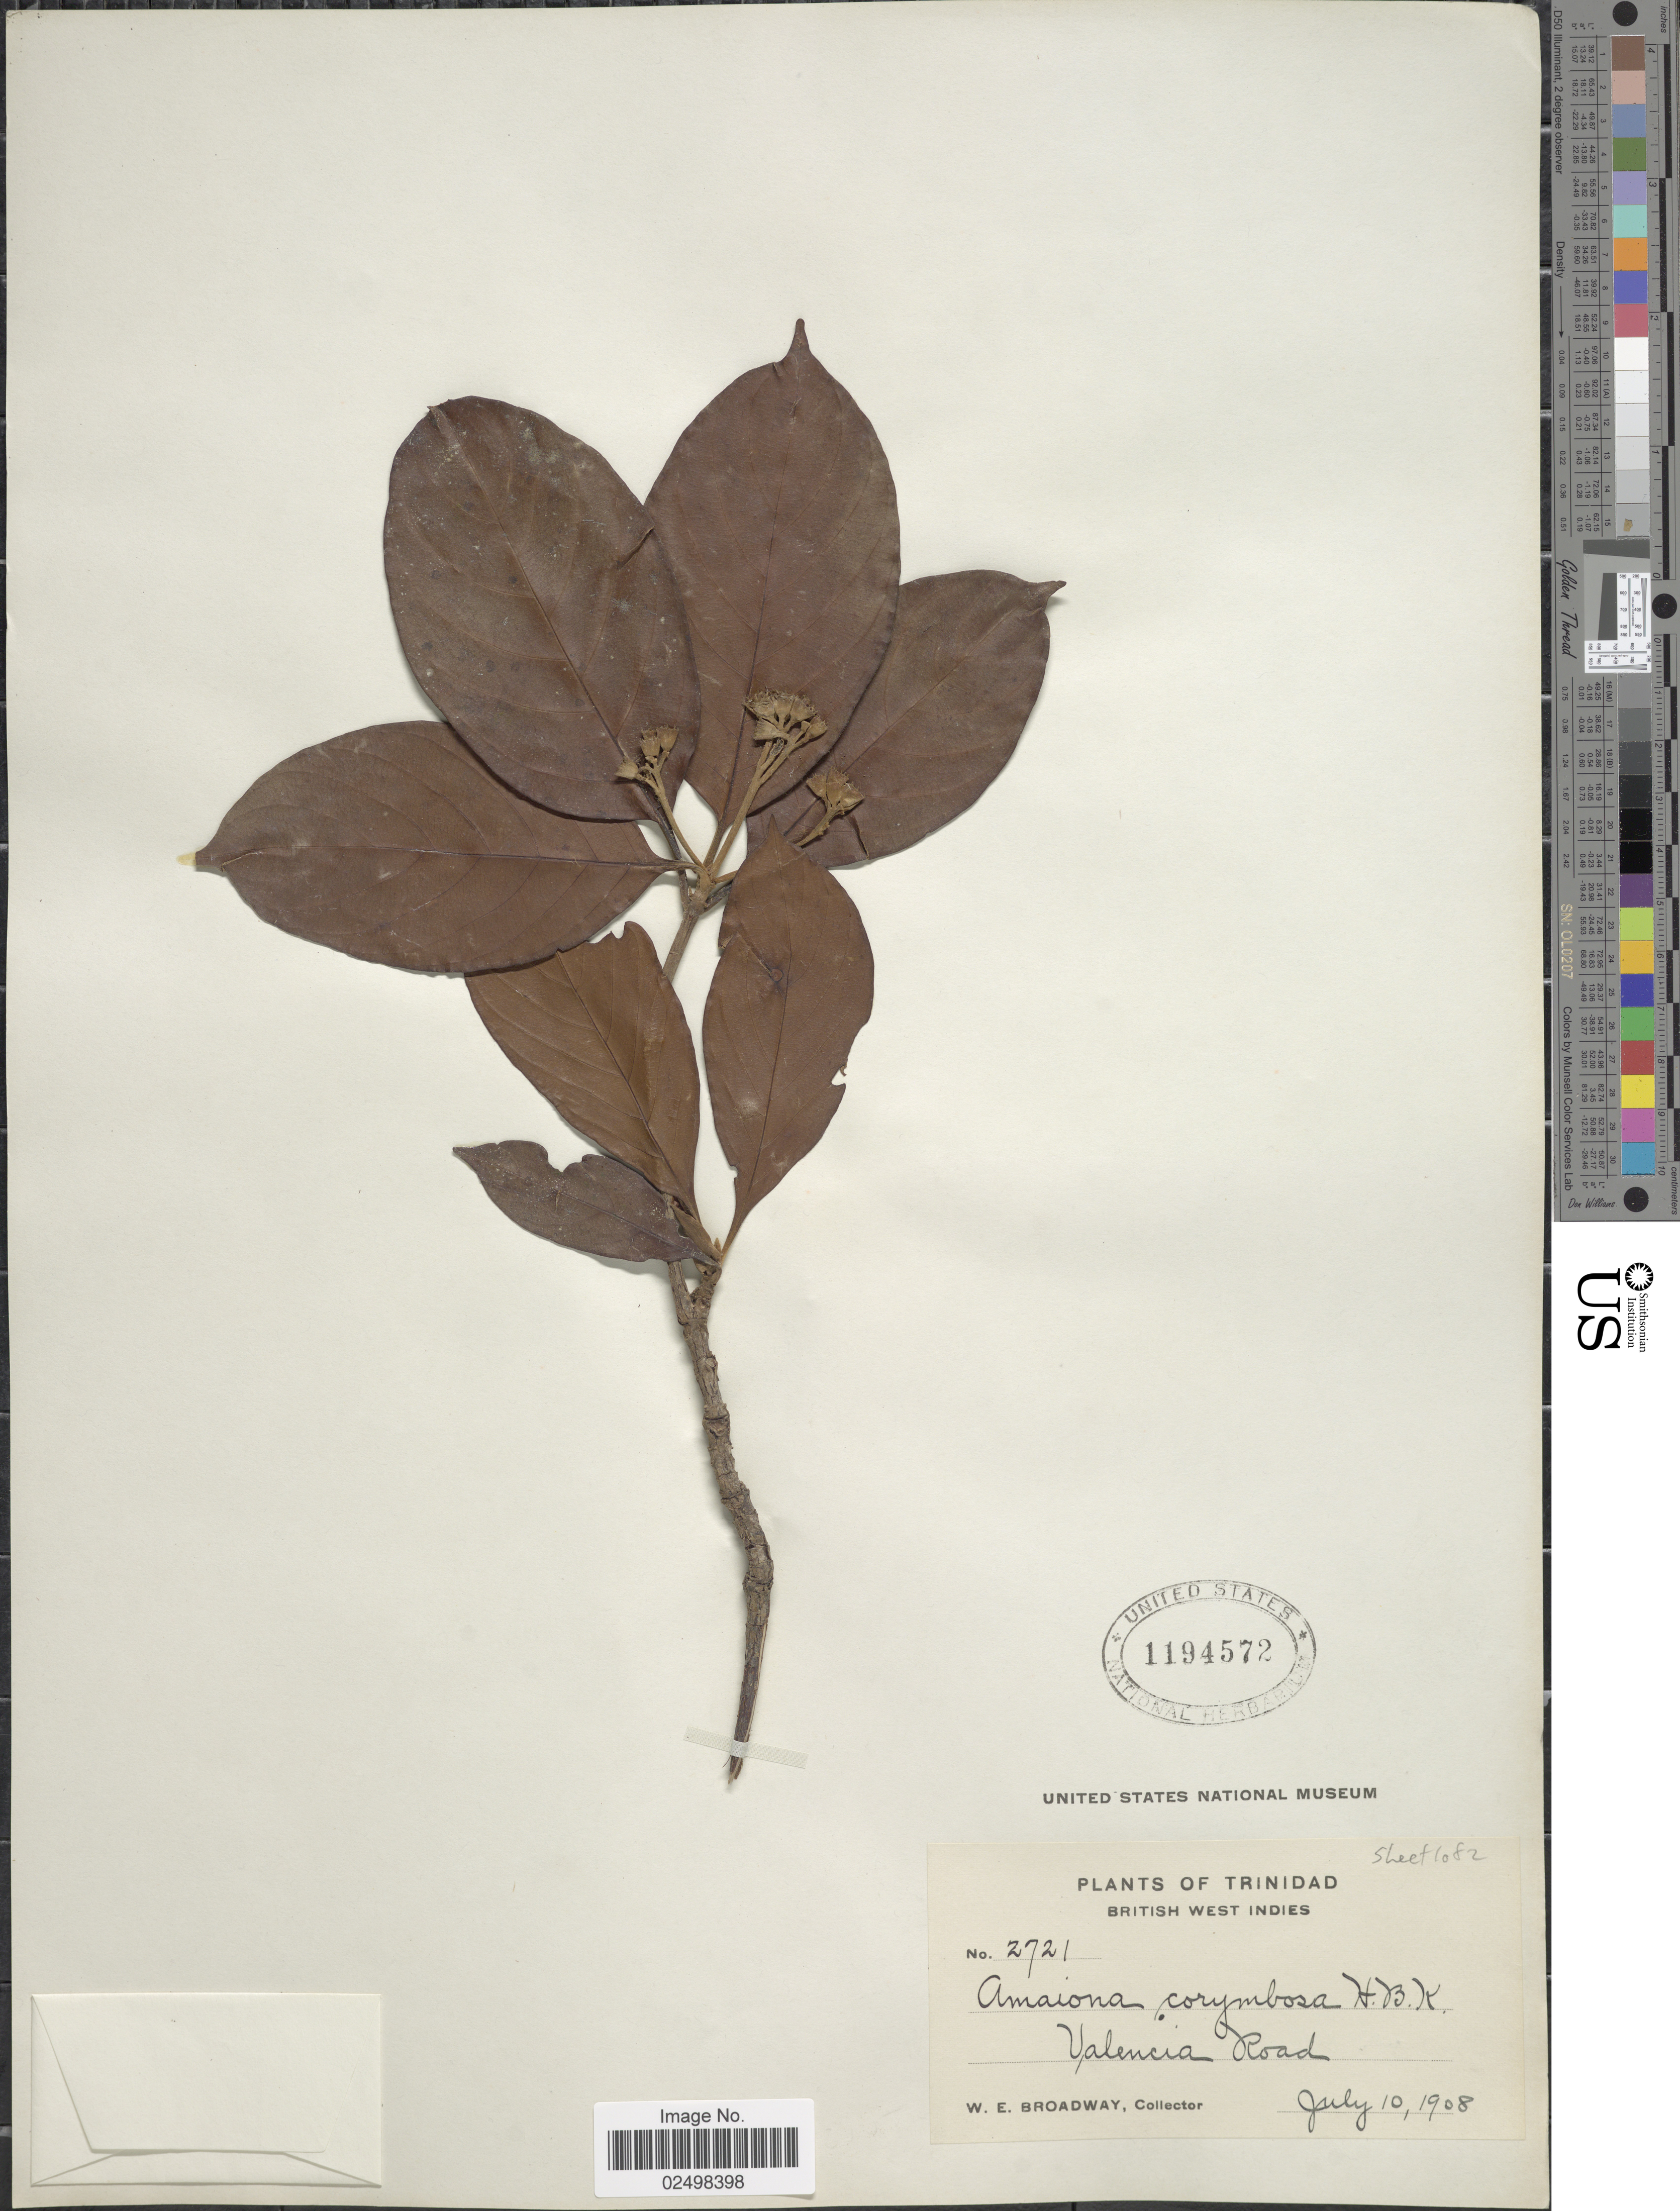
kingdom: Plantae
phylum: Tracheophyta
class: Magnoliopsida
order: Gentianales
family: Rubiaceae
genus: Amaioua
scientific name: Amaioua corymbosa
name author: Kunth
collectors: W. E. Broadway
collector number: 2721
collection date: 1908-07-10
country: Trinidad and Tobago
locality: Trinidad, British West Indies. Valencia Road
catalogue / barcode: US 1194572